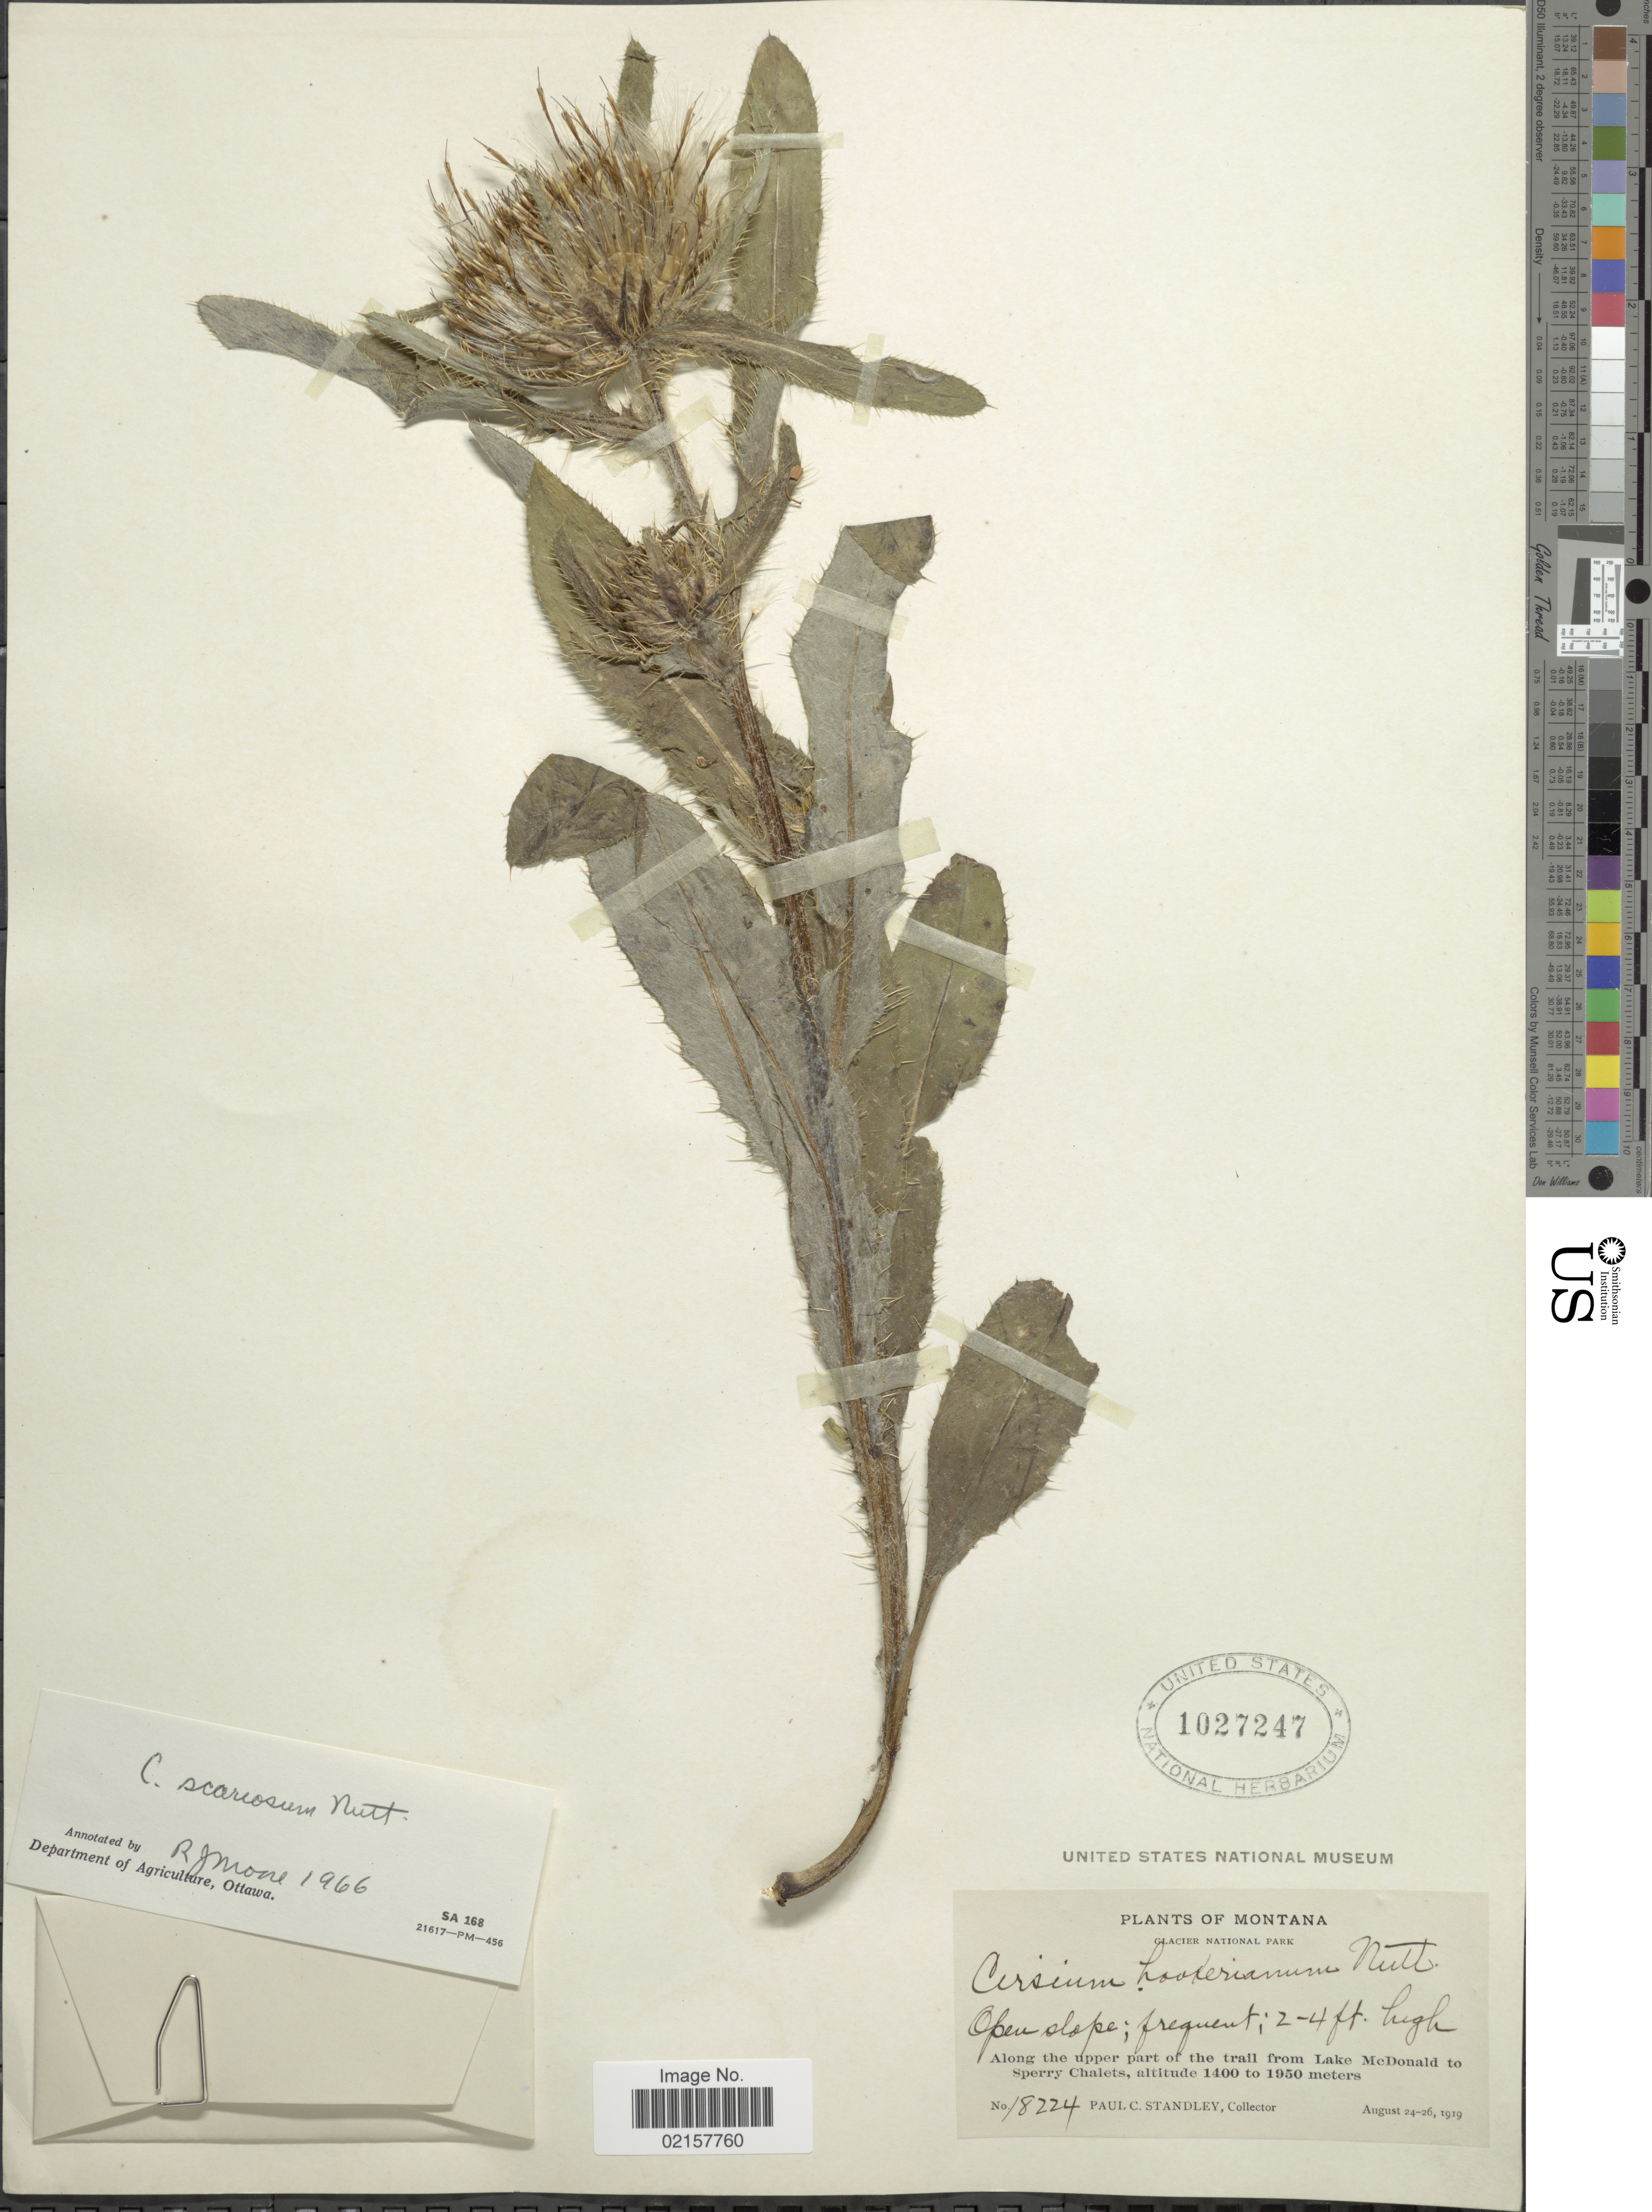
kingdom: Plantae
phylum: Tracheophyta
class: Magnoliopsida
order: Asterales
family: Asteraceae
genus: Cirsium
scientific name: Cirsium scariosum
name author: Nutt.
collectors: P. C. Standley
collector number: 18224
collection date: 1919-08-24/1919-08-26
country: United States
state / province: Montana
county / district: Glacier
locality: Glacier National Park, open slope, along the upper part of the trail from Lake McDonald to Sperry Chalets.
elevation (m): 1400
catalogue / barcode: US 1027247